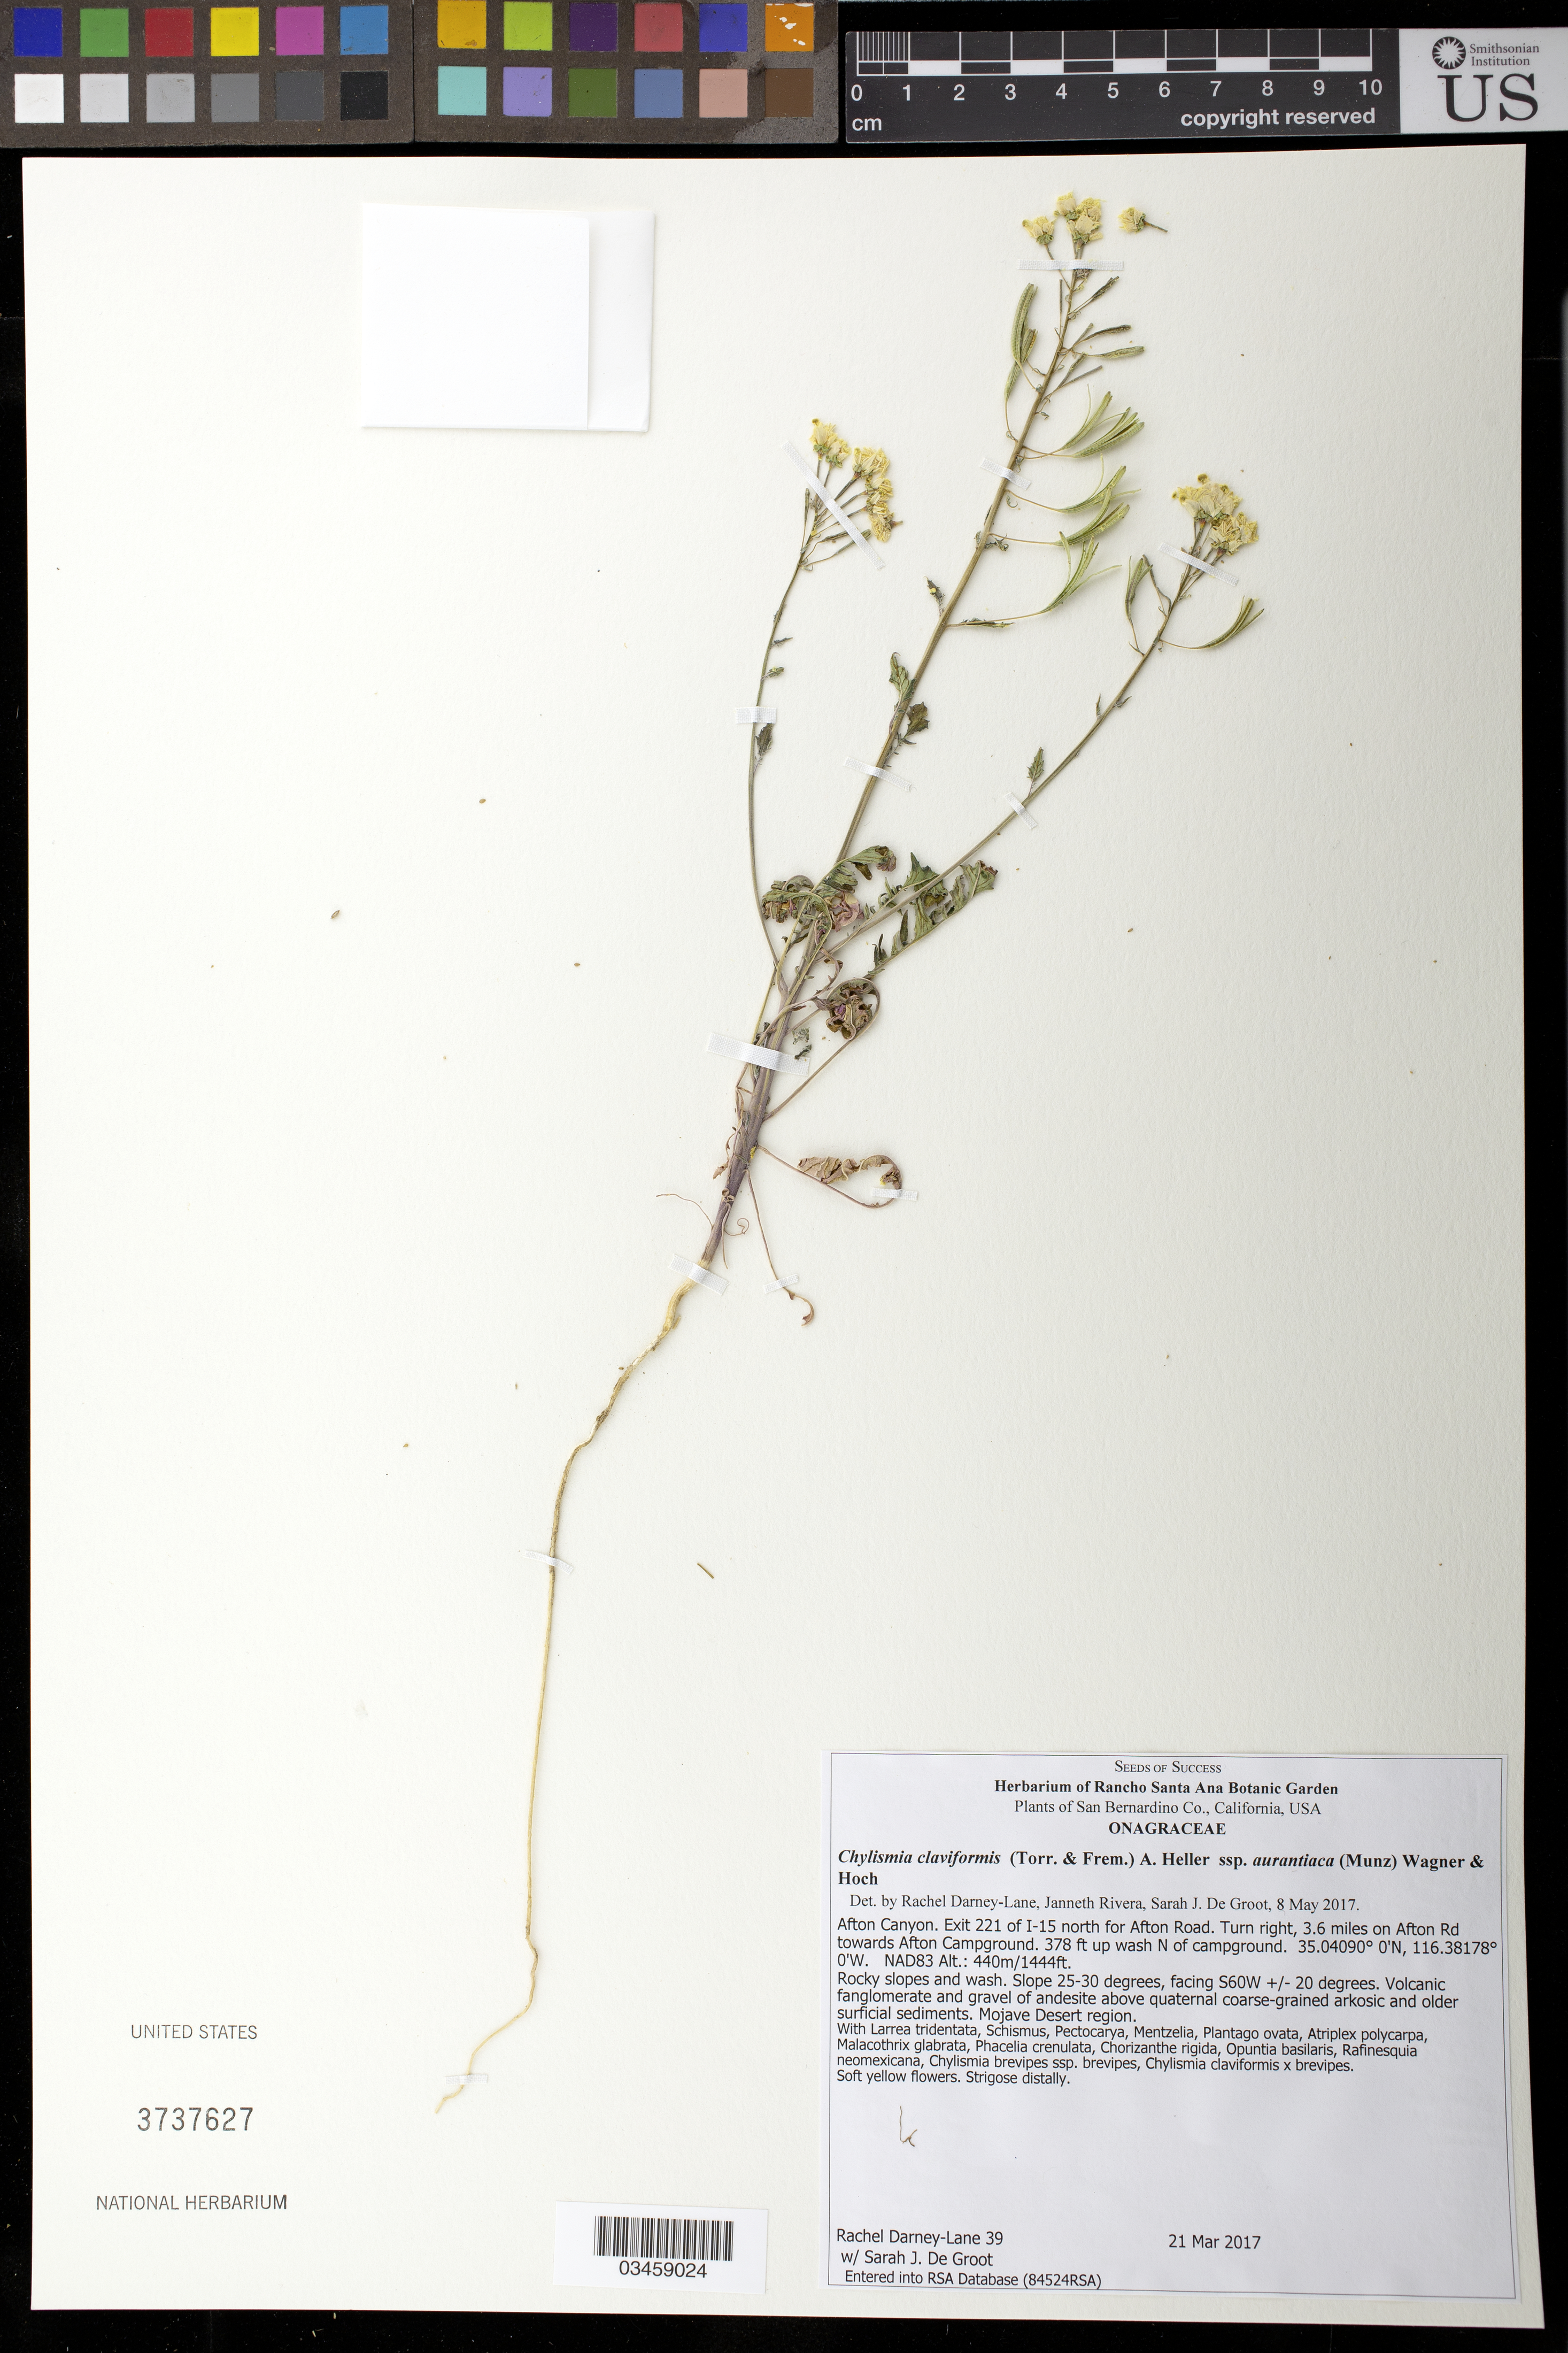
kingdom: Plantae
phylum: Tracheophyta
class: Magnoliopsida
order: Myrtales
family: Onagraceae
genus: Chylismia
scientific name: Chylismia claviformis subsp. aurantiaca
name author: (Munz) W.L. Wagner & Hoch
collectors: R. Darney-Lane & S. De Groot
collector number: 39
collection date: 2017-03-21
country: United States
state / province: California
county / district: San Bernardino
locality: Afton Canyon. Exit 221 of I-15 N of Afton Road, turn right, 3.6 mi. on Afton Rd towards Afton Campground, 378 ft up wash campground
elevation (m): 440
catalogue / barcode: US 3737627